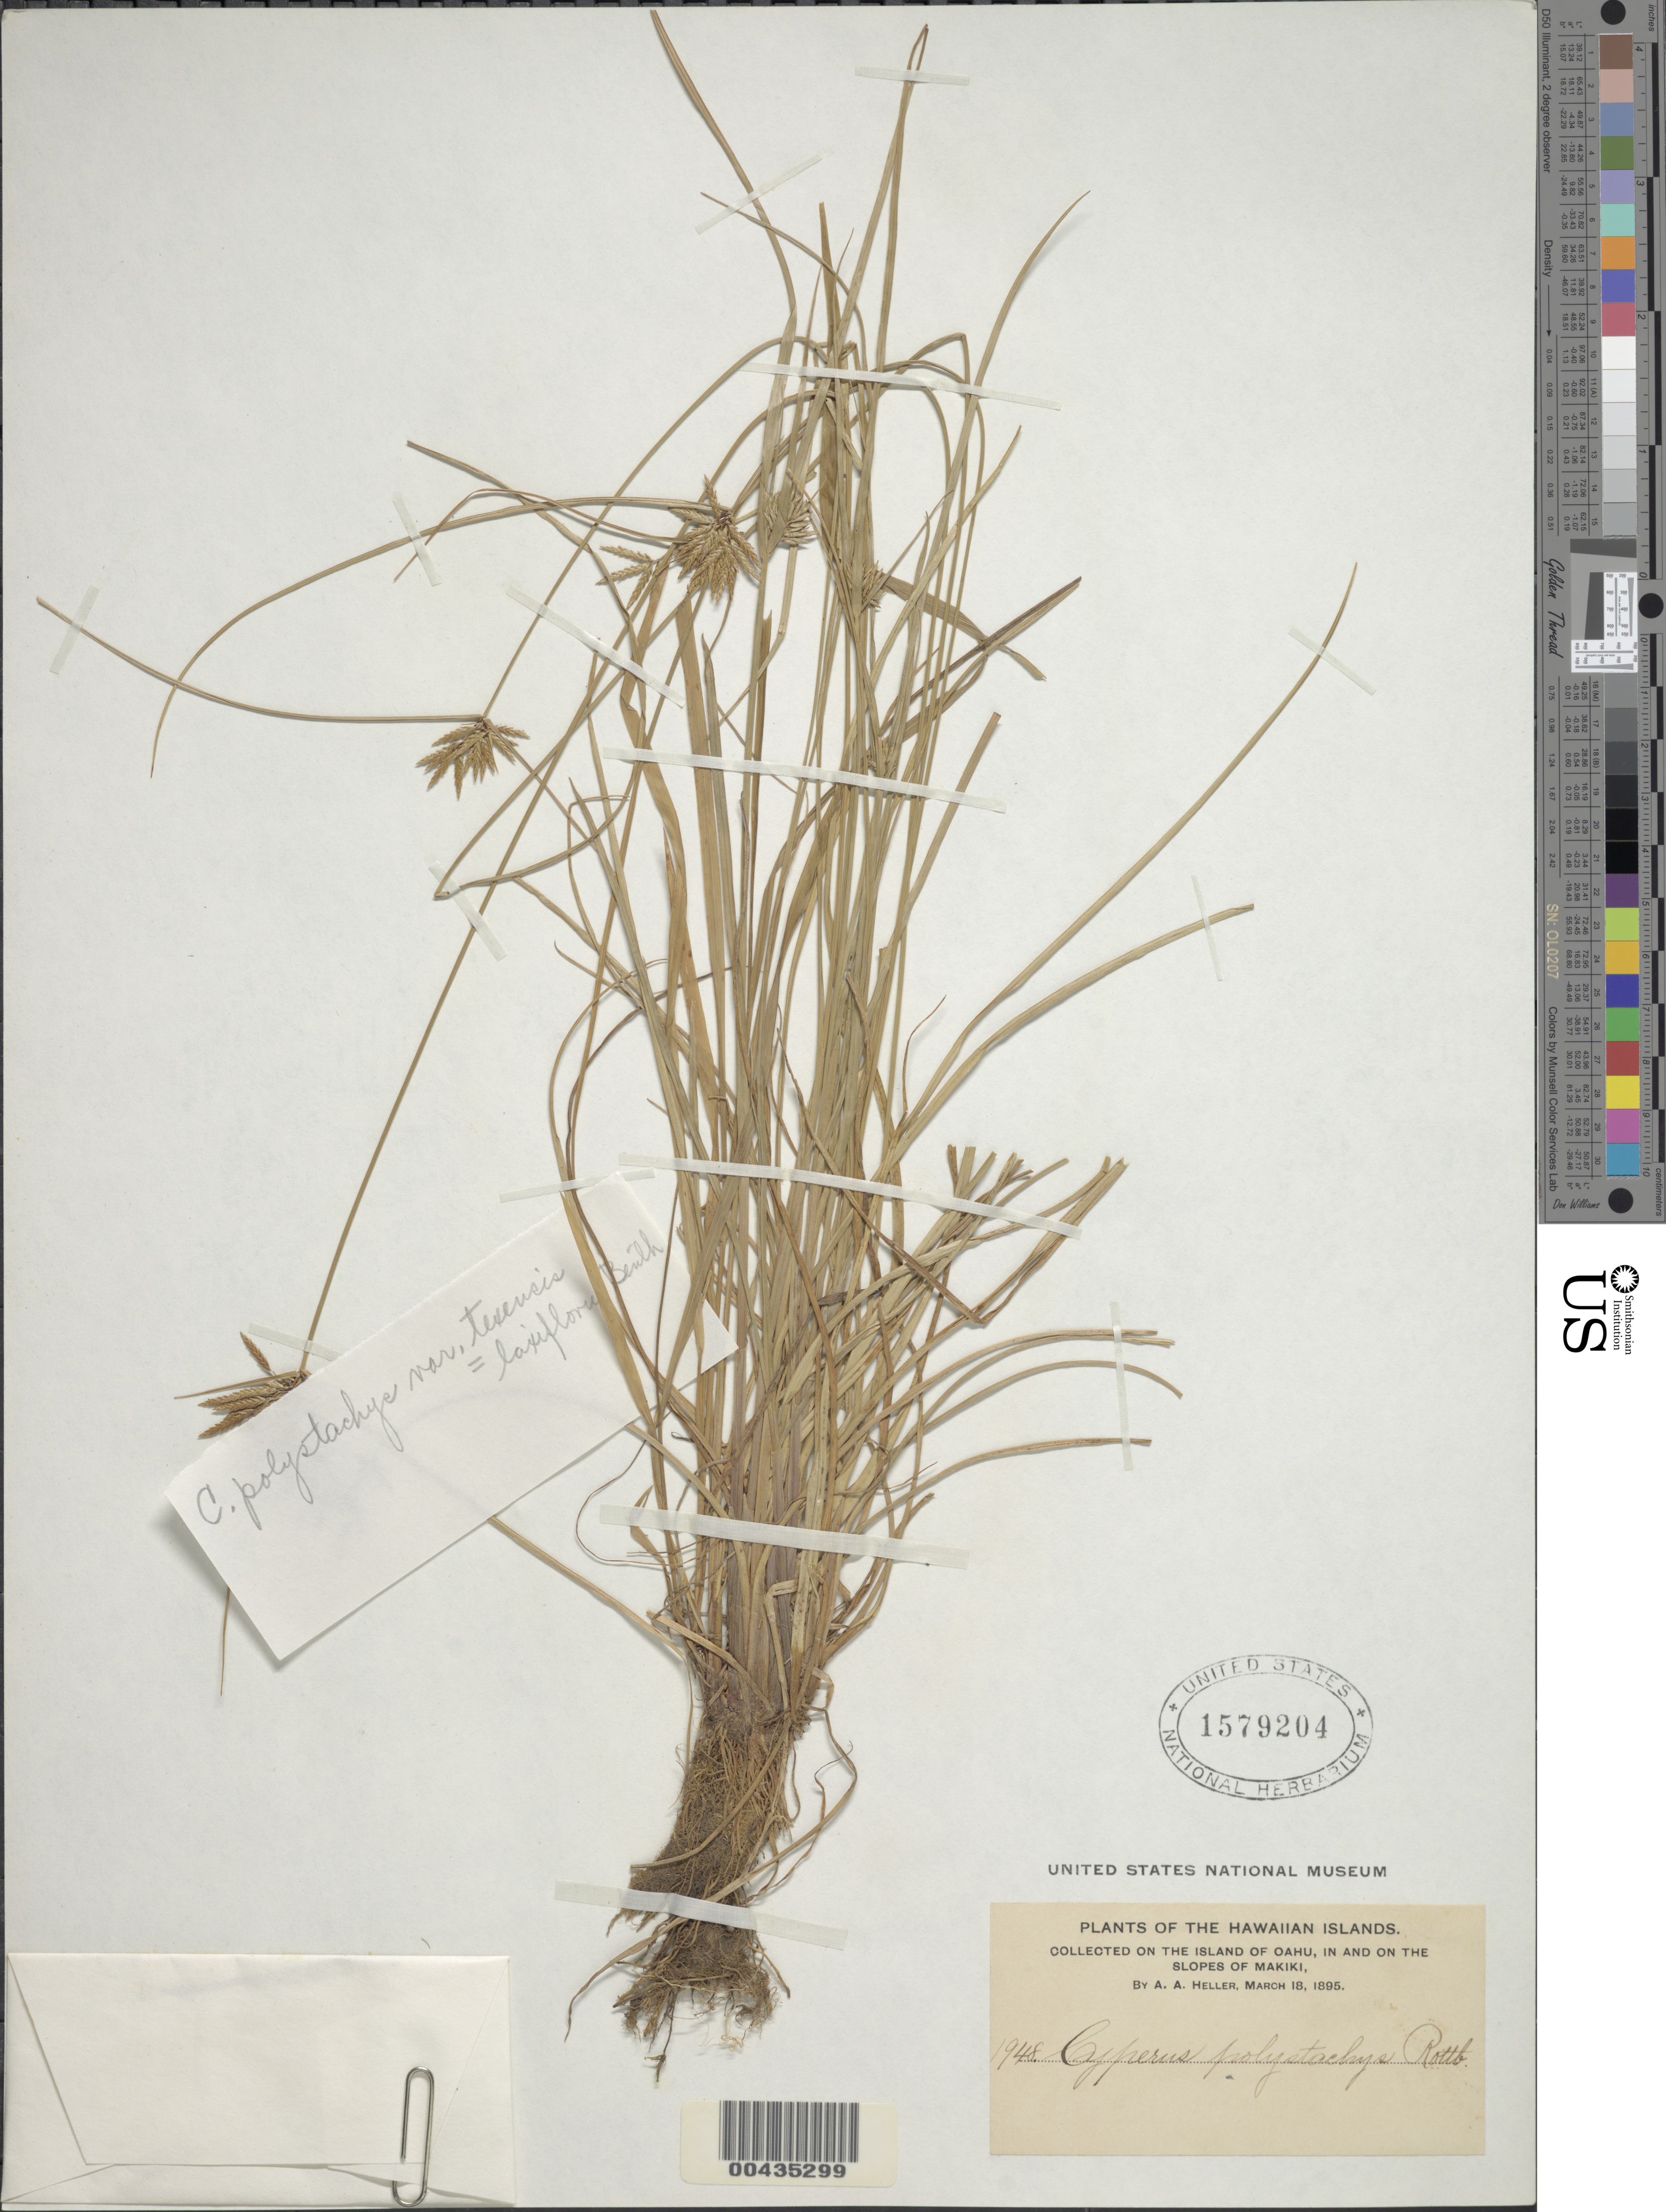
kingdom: Plantae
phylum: Tracheophyta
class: Liliopsida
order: Poales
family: Cyperaceae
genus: Cyperus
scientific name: Cyperus polystachyos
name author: Rottb.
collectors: A. A. Heller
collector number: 1948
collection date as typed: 18 Mar 1895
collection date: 1895-03-18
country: United States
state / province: Hawaii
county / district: Honolulu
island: Oahu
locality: Oahu, in and on the slopes of Makiki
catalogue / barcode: US 1579204